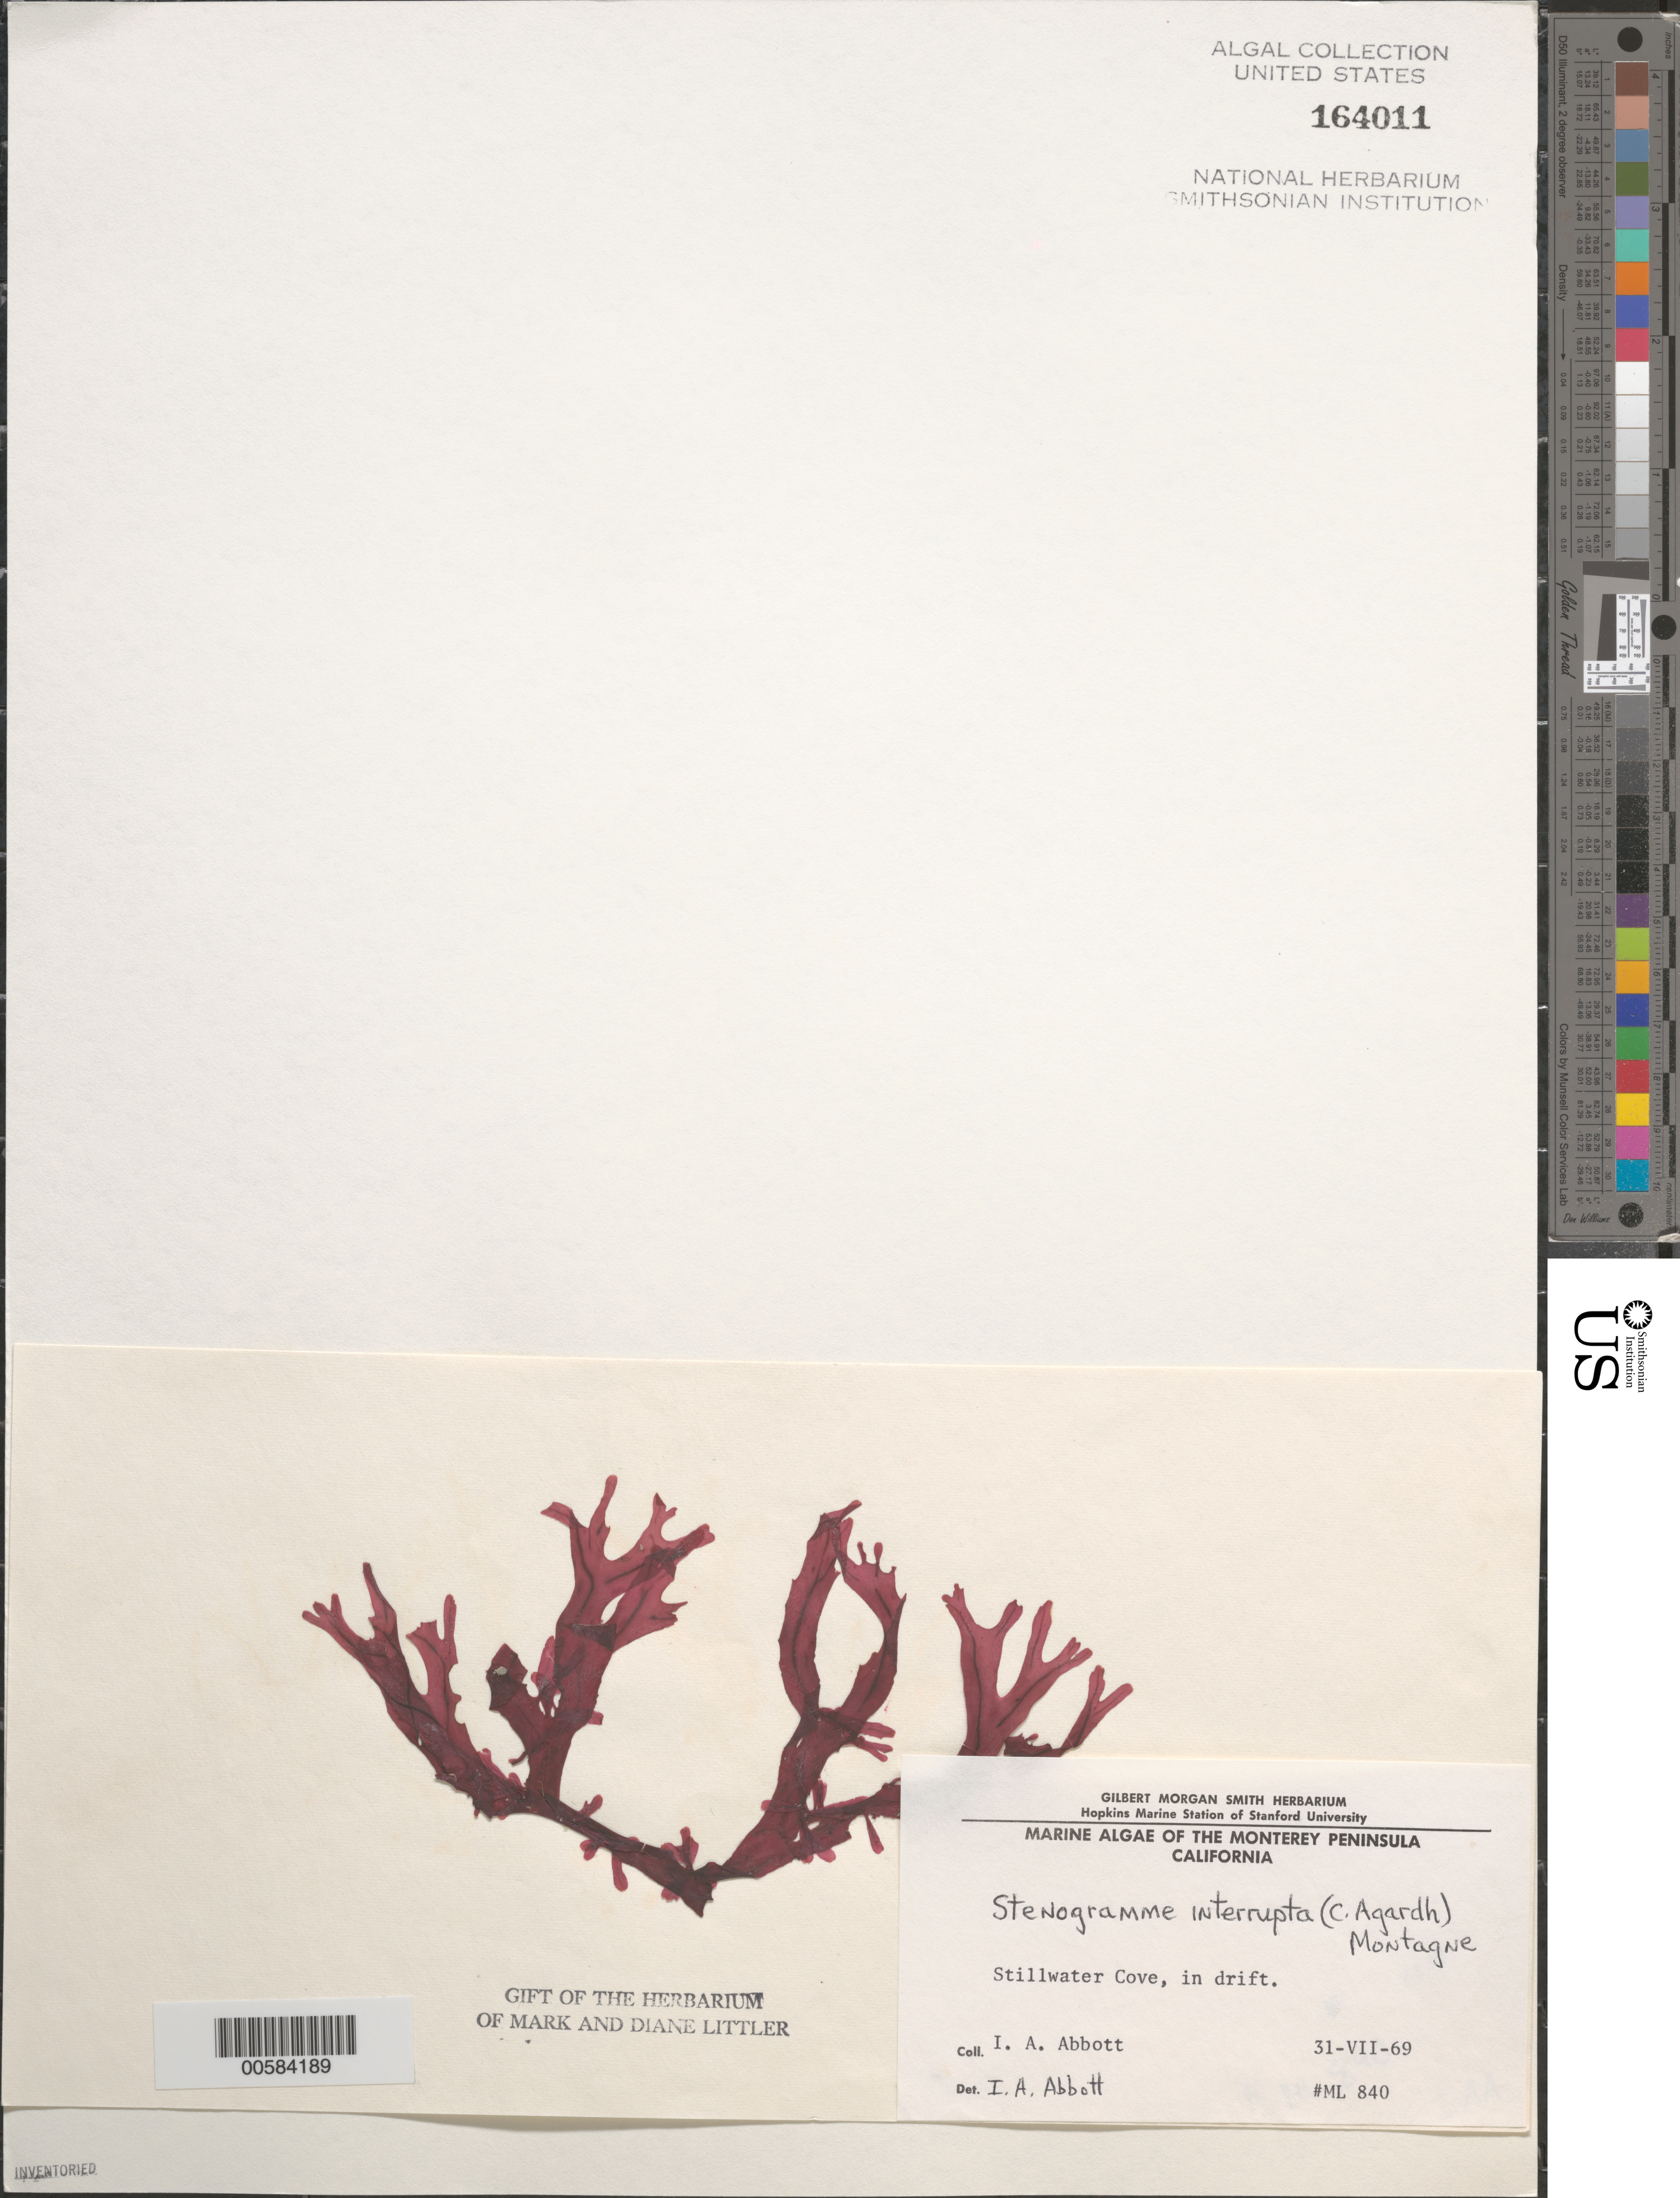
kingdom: Plantae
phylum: Rhodophyta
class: Florideophyceae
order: Gigartinales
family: Phyllophoraceae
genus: Stenogramma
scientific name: Stenogramma interruptum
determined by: Abbott, Isabella A.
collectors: I. A. Abbott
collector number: ML 840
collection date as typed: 31 Jul 1969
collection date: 1969-07-31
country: United States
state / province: California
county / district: Monterey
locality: Stillwater Cove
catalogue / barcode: US 164011